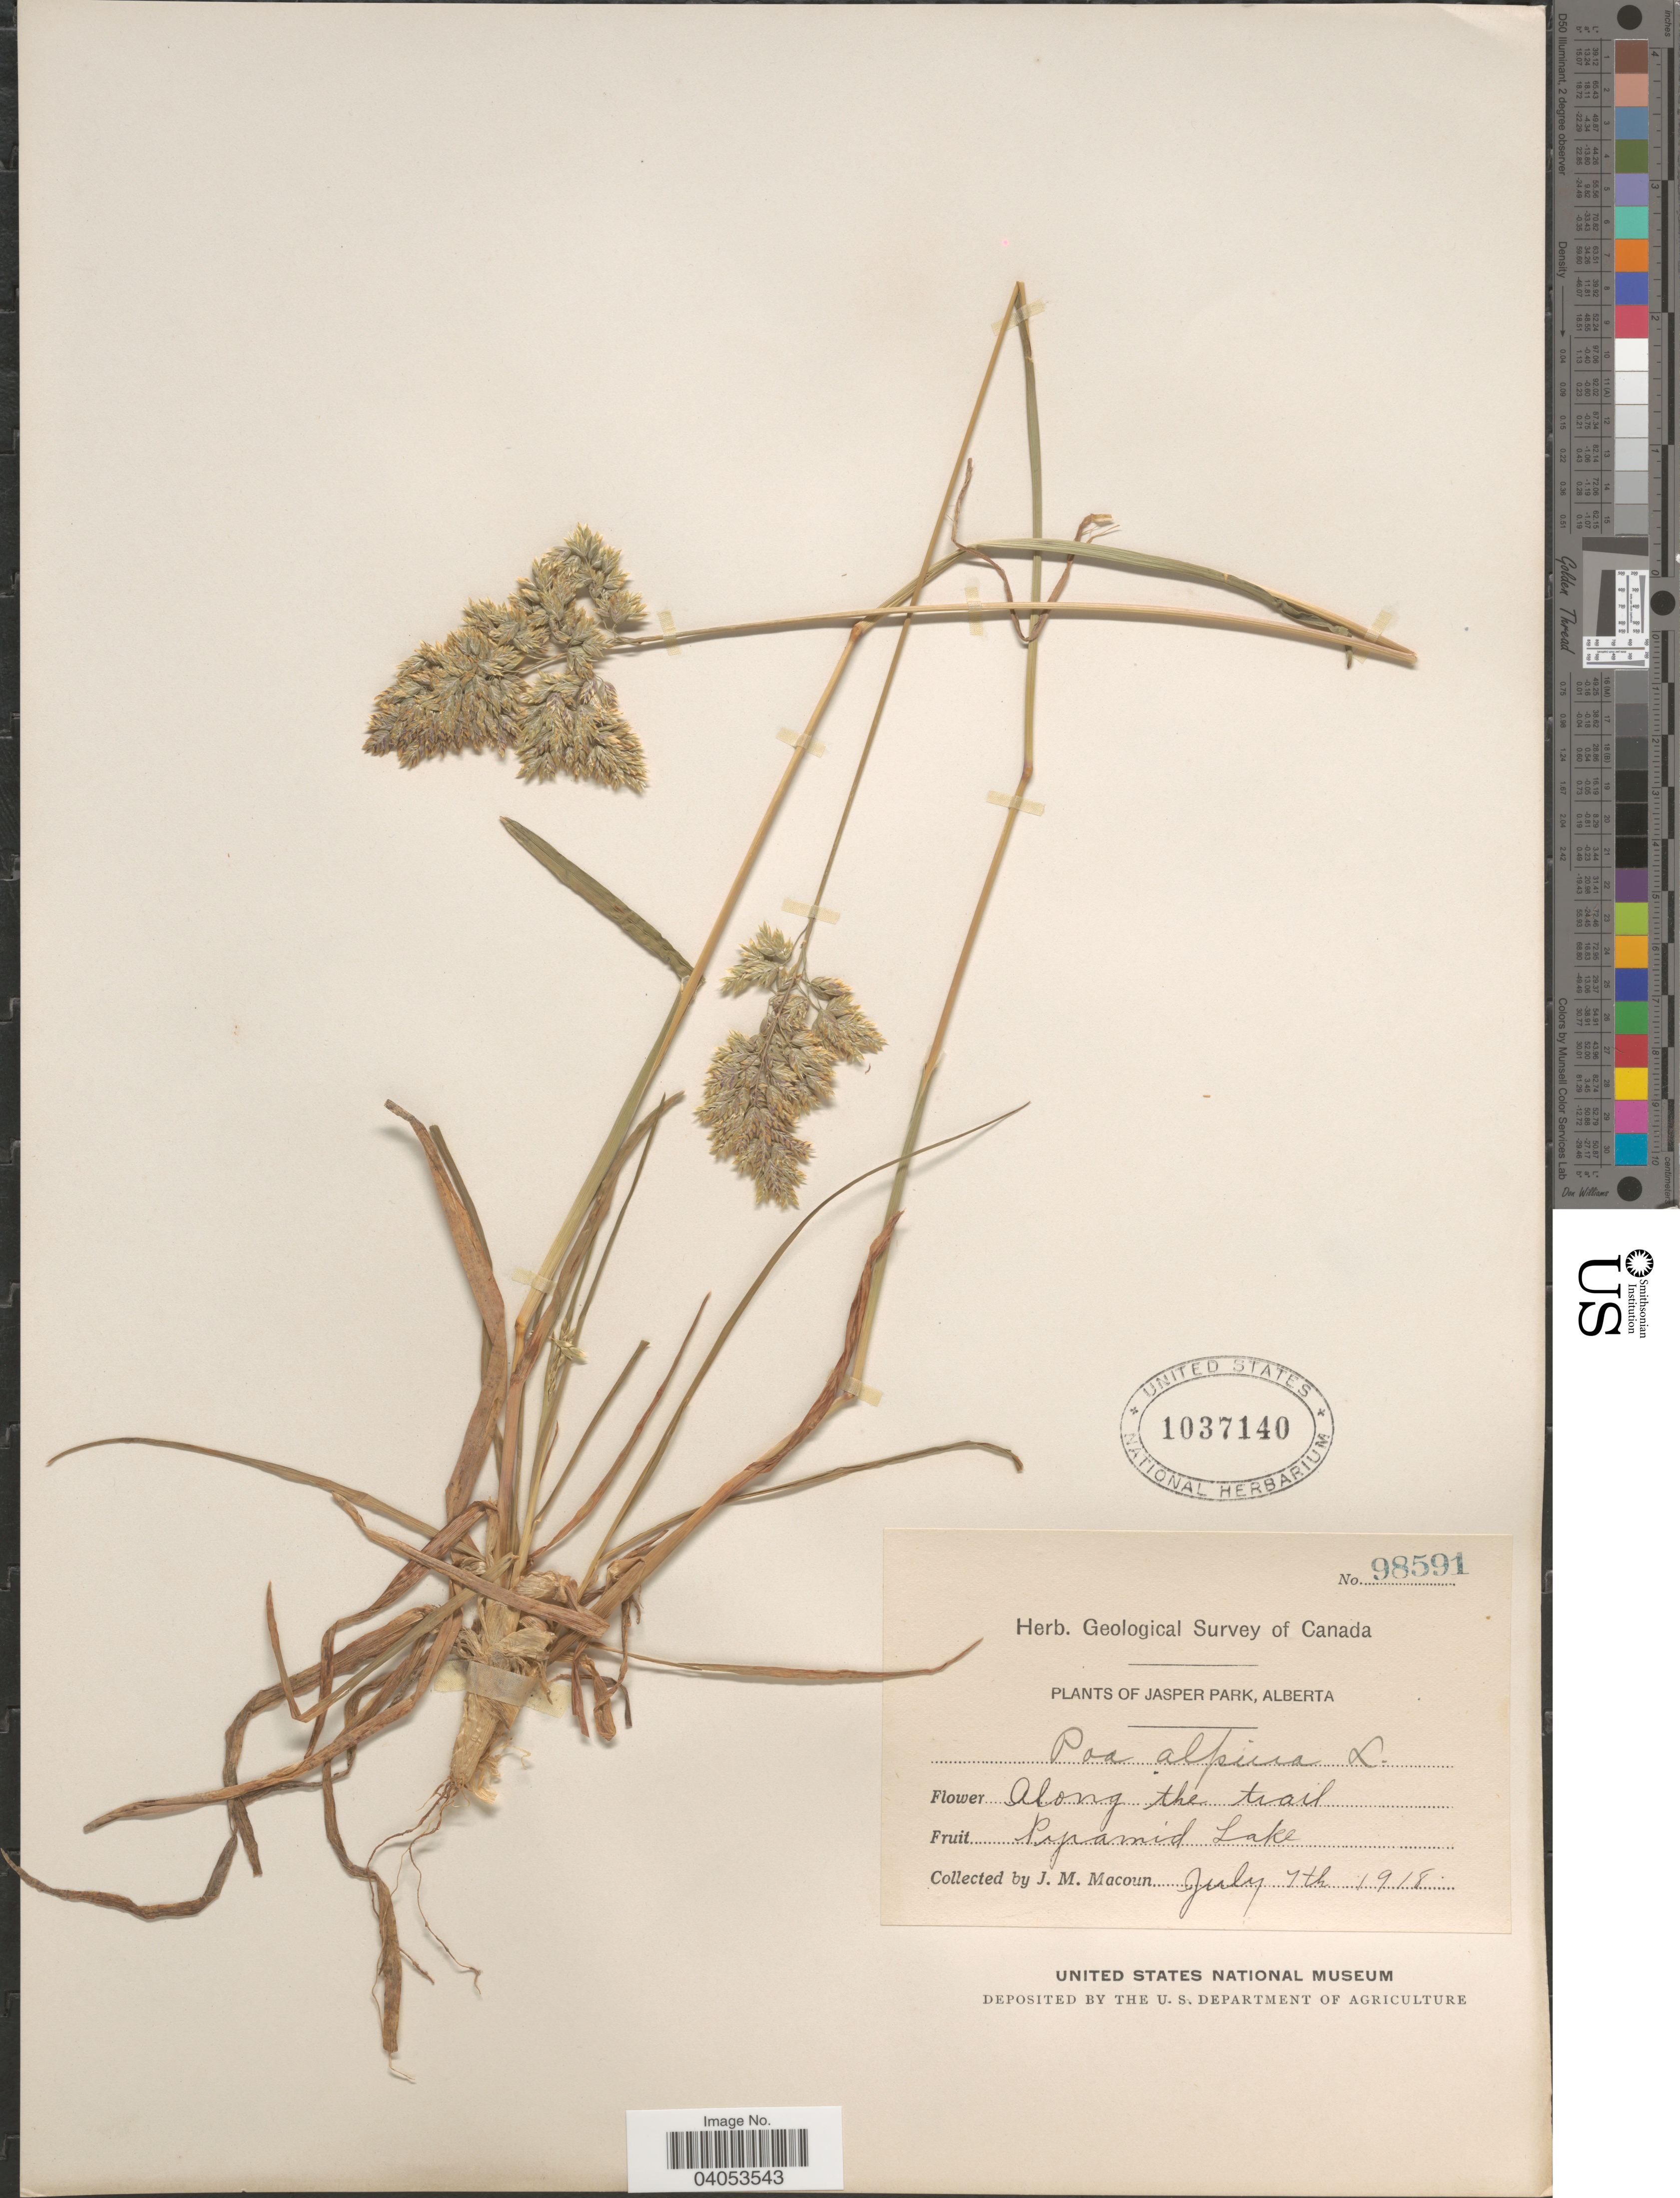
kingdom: Plantae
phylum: Tracheophyta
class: Liliopsida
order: Poales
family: Poaceae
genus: Poa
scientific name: Poa alpina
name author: L.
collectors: J. M. Macoun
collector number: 98591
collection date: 1918-07-07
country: Canada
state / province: Alberta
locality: Jasper Park. Along the trail. Pyramid Lake.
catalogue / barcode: US 1037140